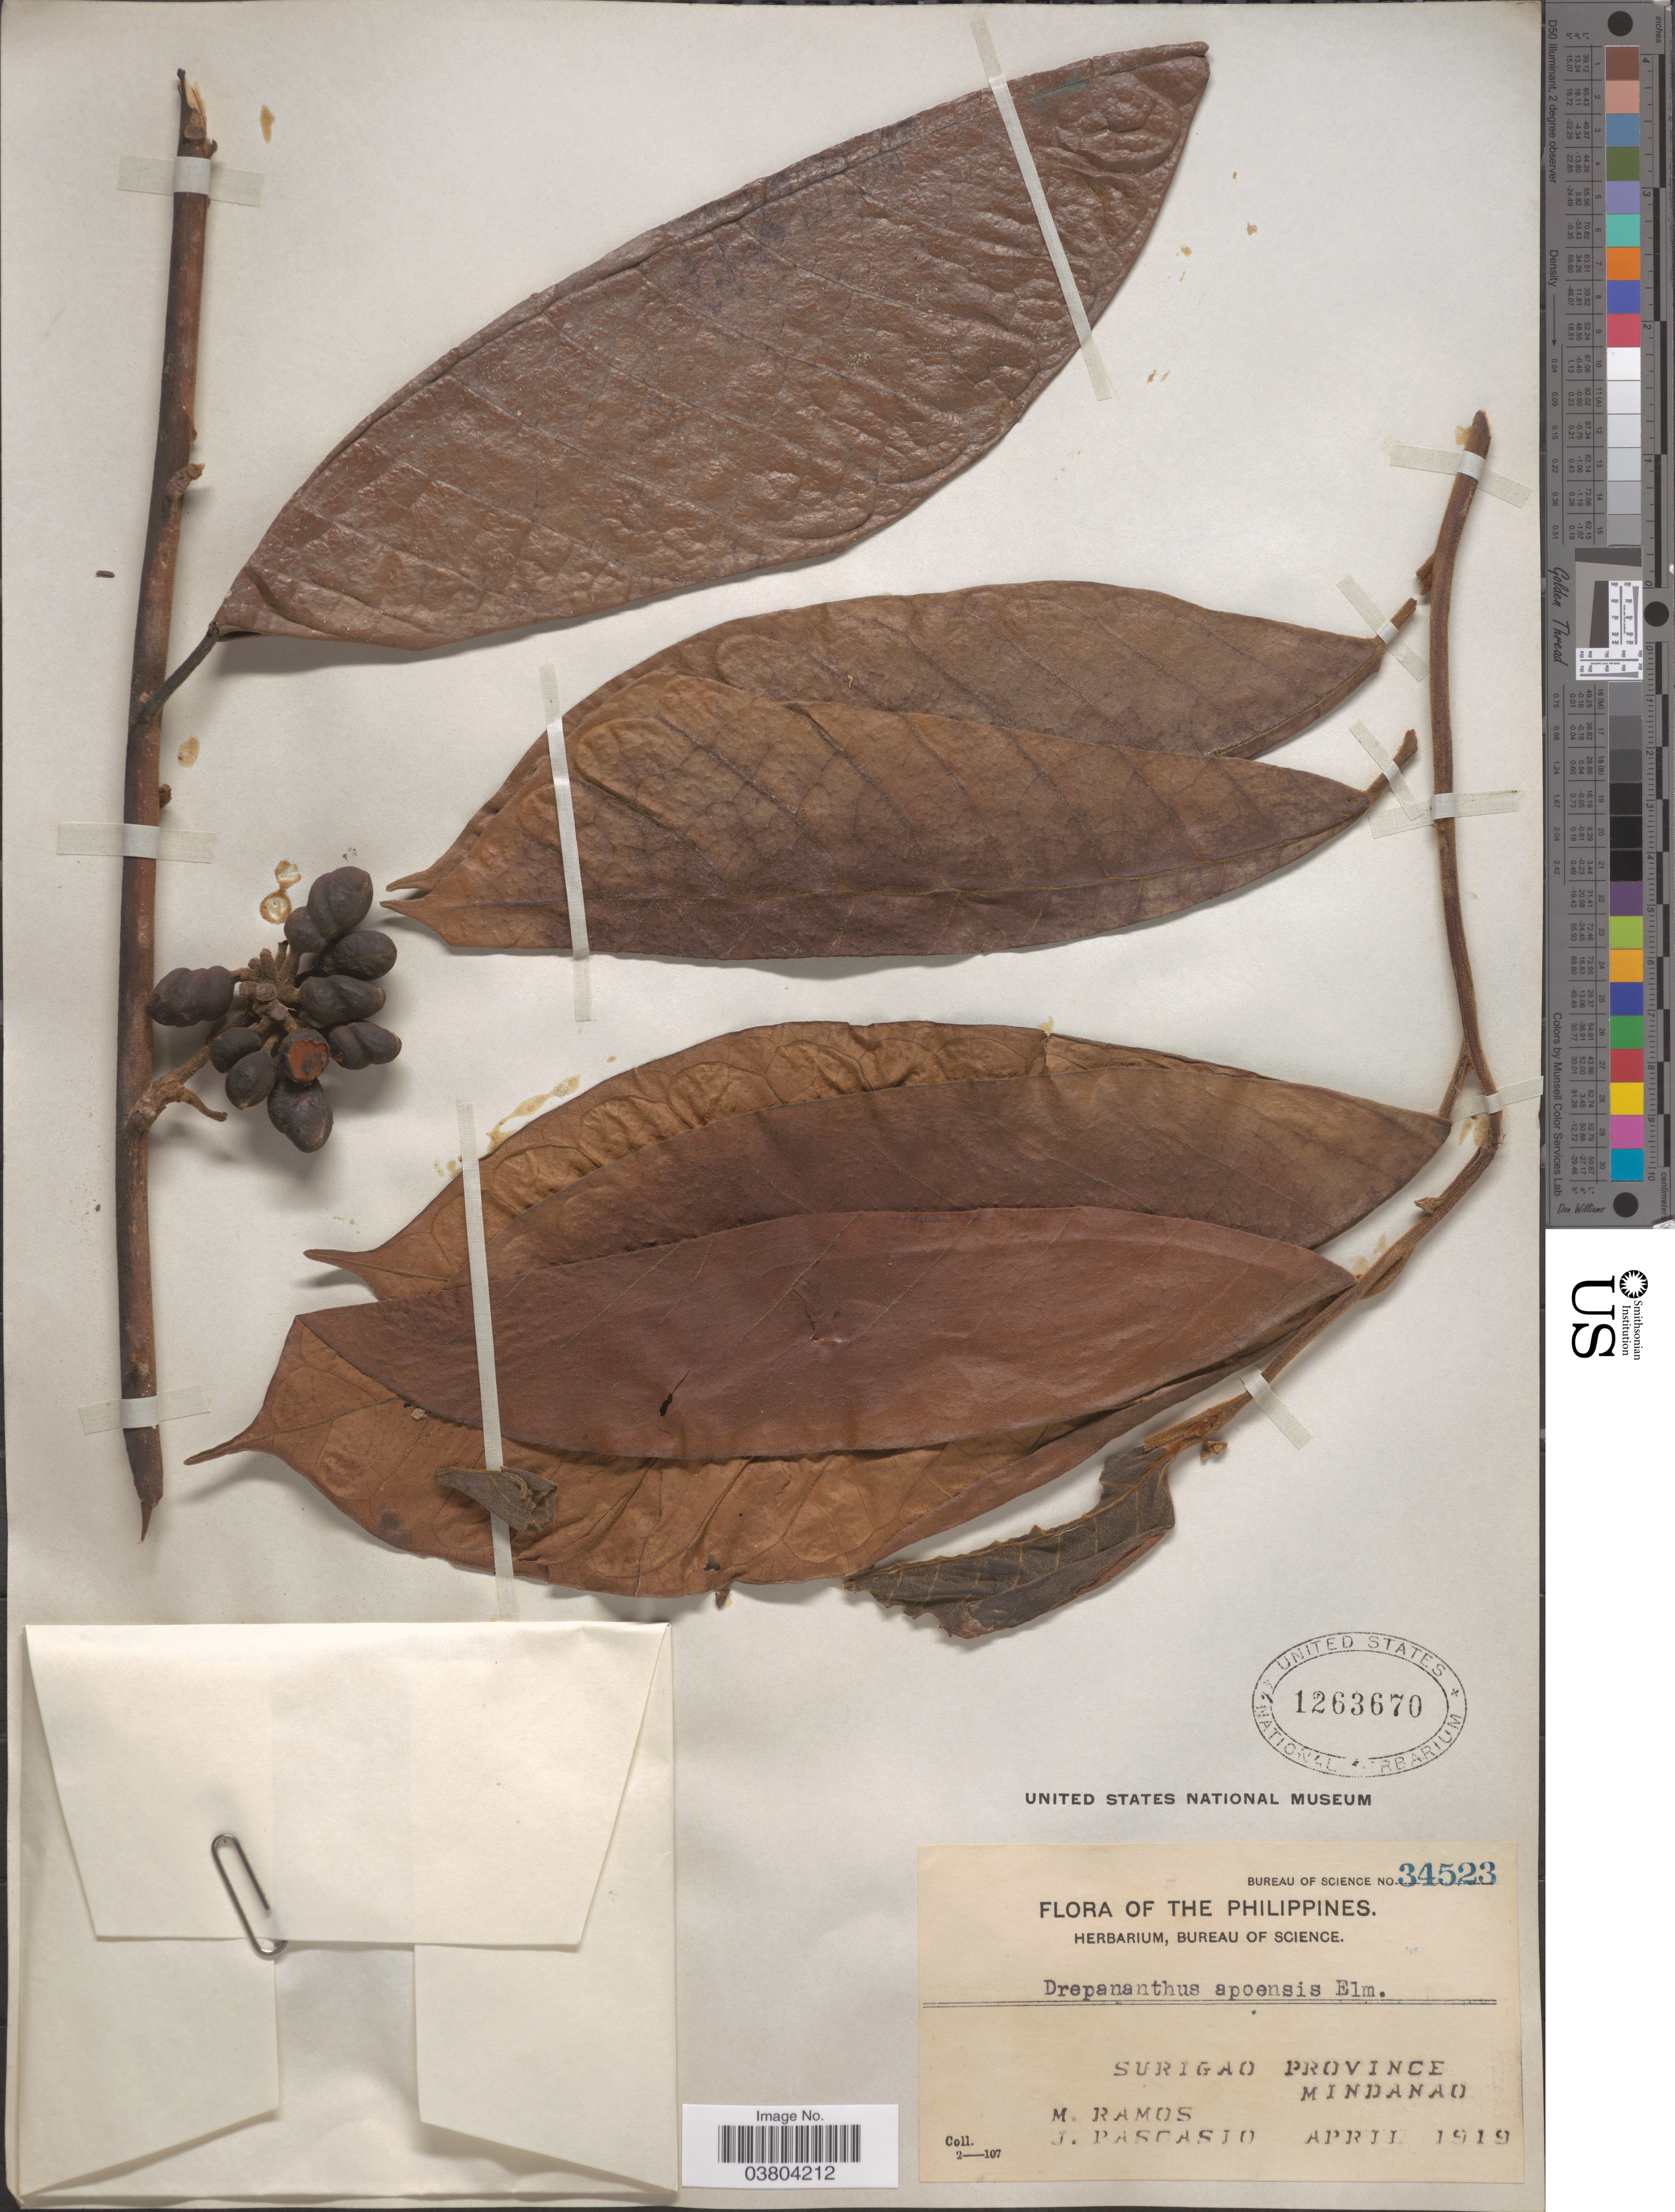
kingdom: Plantae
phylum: Tracheophyta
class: Magnoliopsida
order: Magnoliales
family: Annonaceae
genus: Drepananthus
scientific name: Drepananthus apoensis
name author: Elmer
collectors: M. Ramos & J. Pascasio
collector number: Bureau of Science 34523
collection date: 1919-04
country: Philippines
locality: Surigao Province. Mindanao.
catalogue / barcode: US 1263670